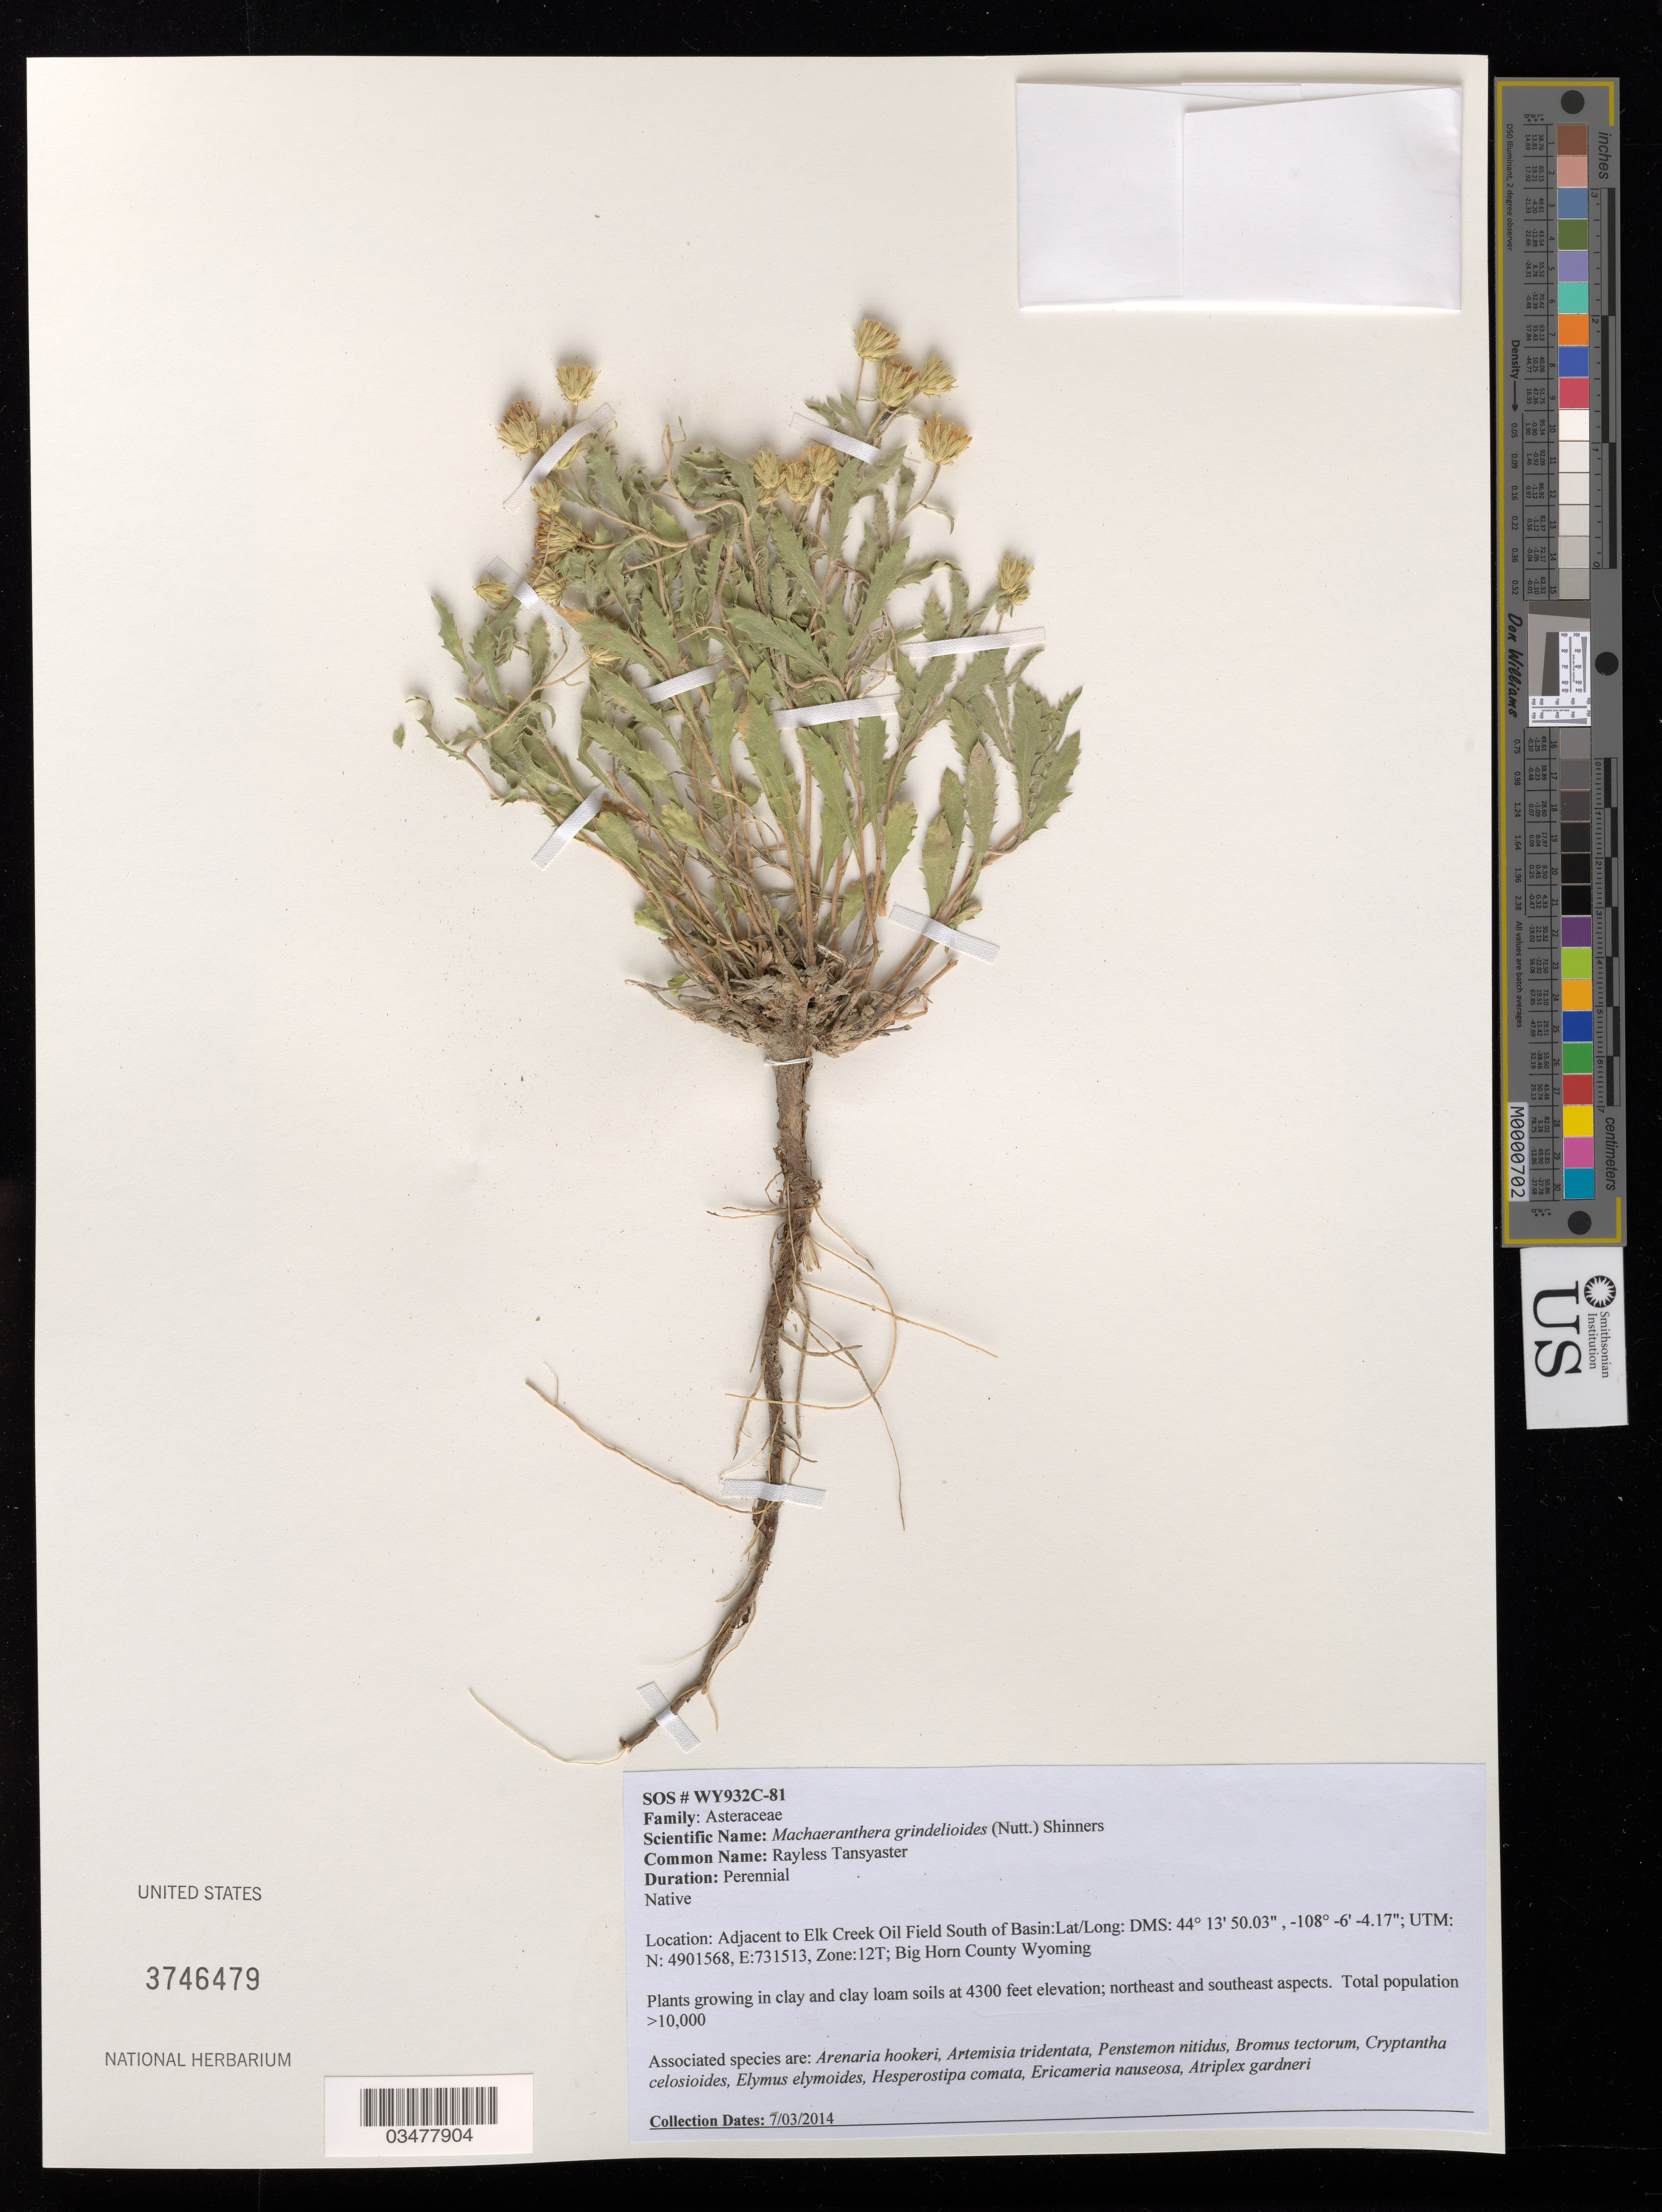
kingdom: Plantae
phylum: Tracheophyta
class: Magnoliopsida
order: Asterales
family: Asteraceae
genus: Machaeranthera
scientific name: Machaeranthera grindelioides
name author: (Nutt.) Shinners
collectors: L. King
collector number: WY932C-81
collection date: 2014-07-03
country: United States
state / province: Wyoming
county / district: Big Horn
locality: Adjacent to Elk Creek Oil Field South of Basin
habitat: Clay, clay loam soils.With Arenaria hookeri, Artemisia tridentata, Bromus tectorum, etc.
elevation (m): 1311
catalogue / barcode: US 3746479